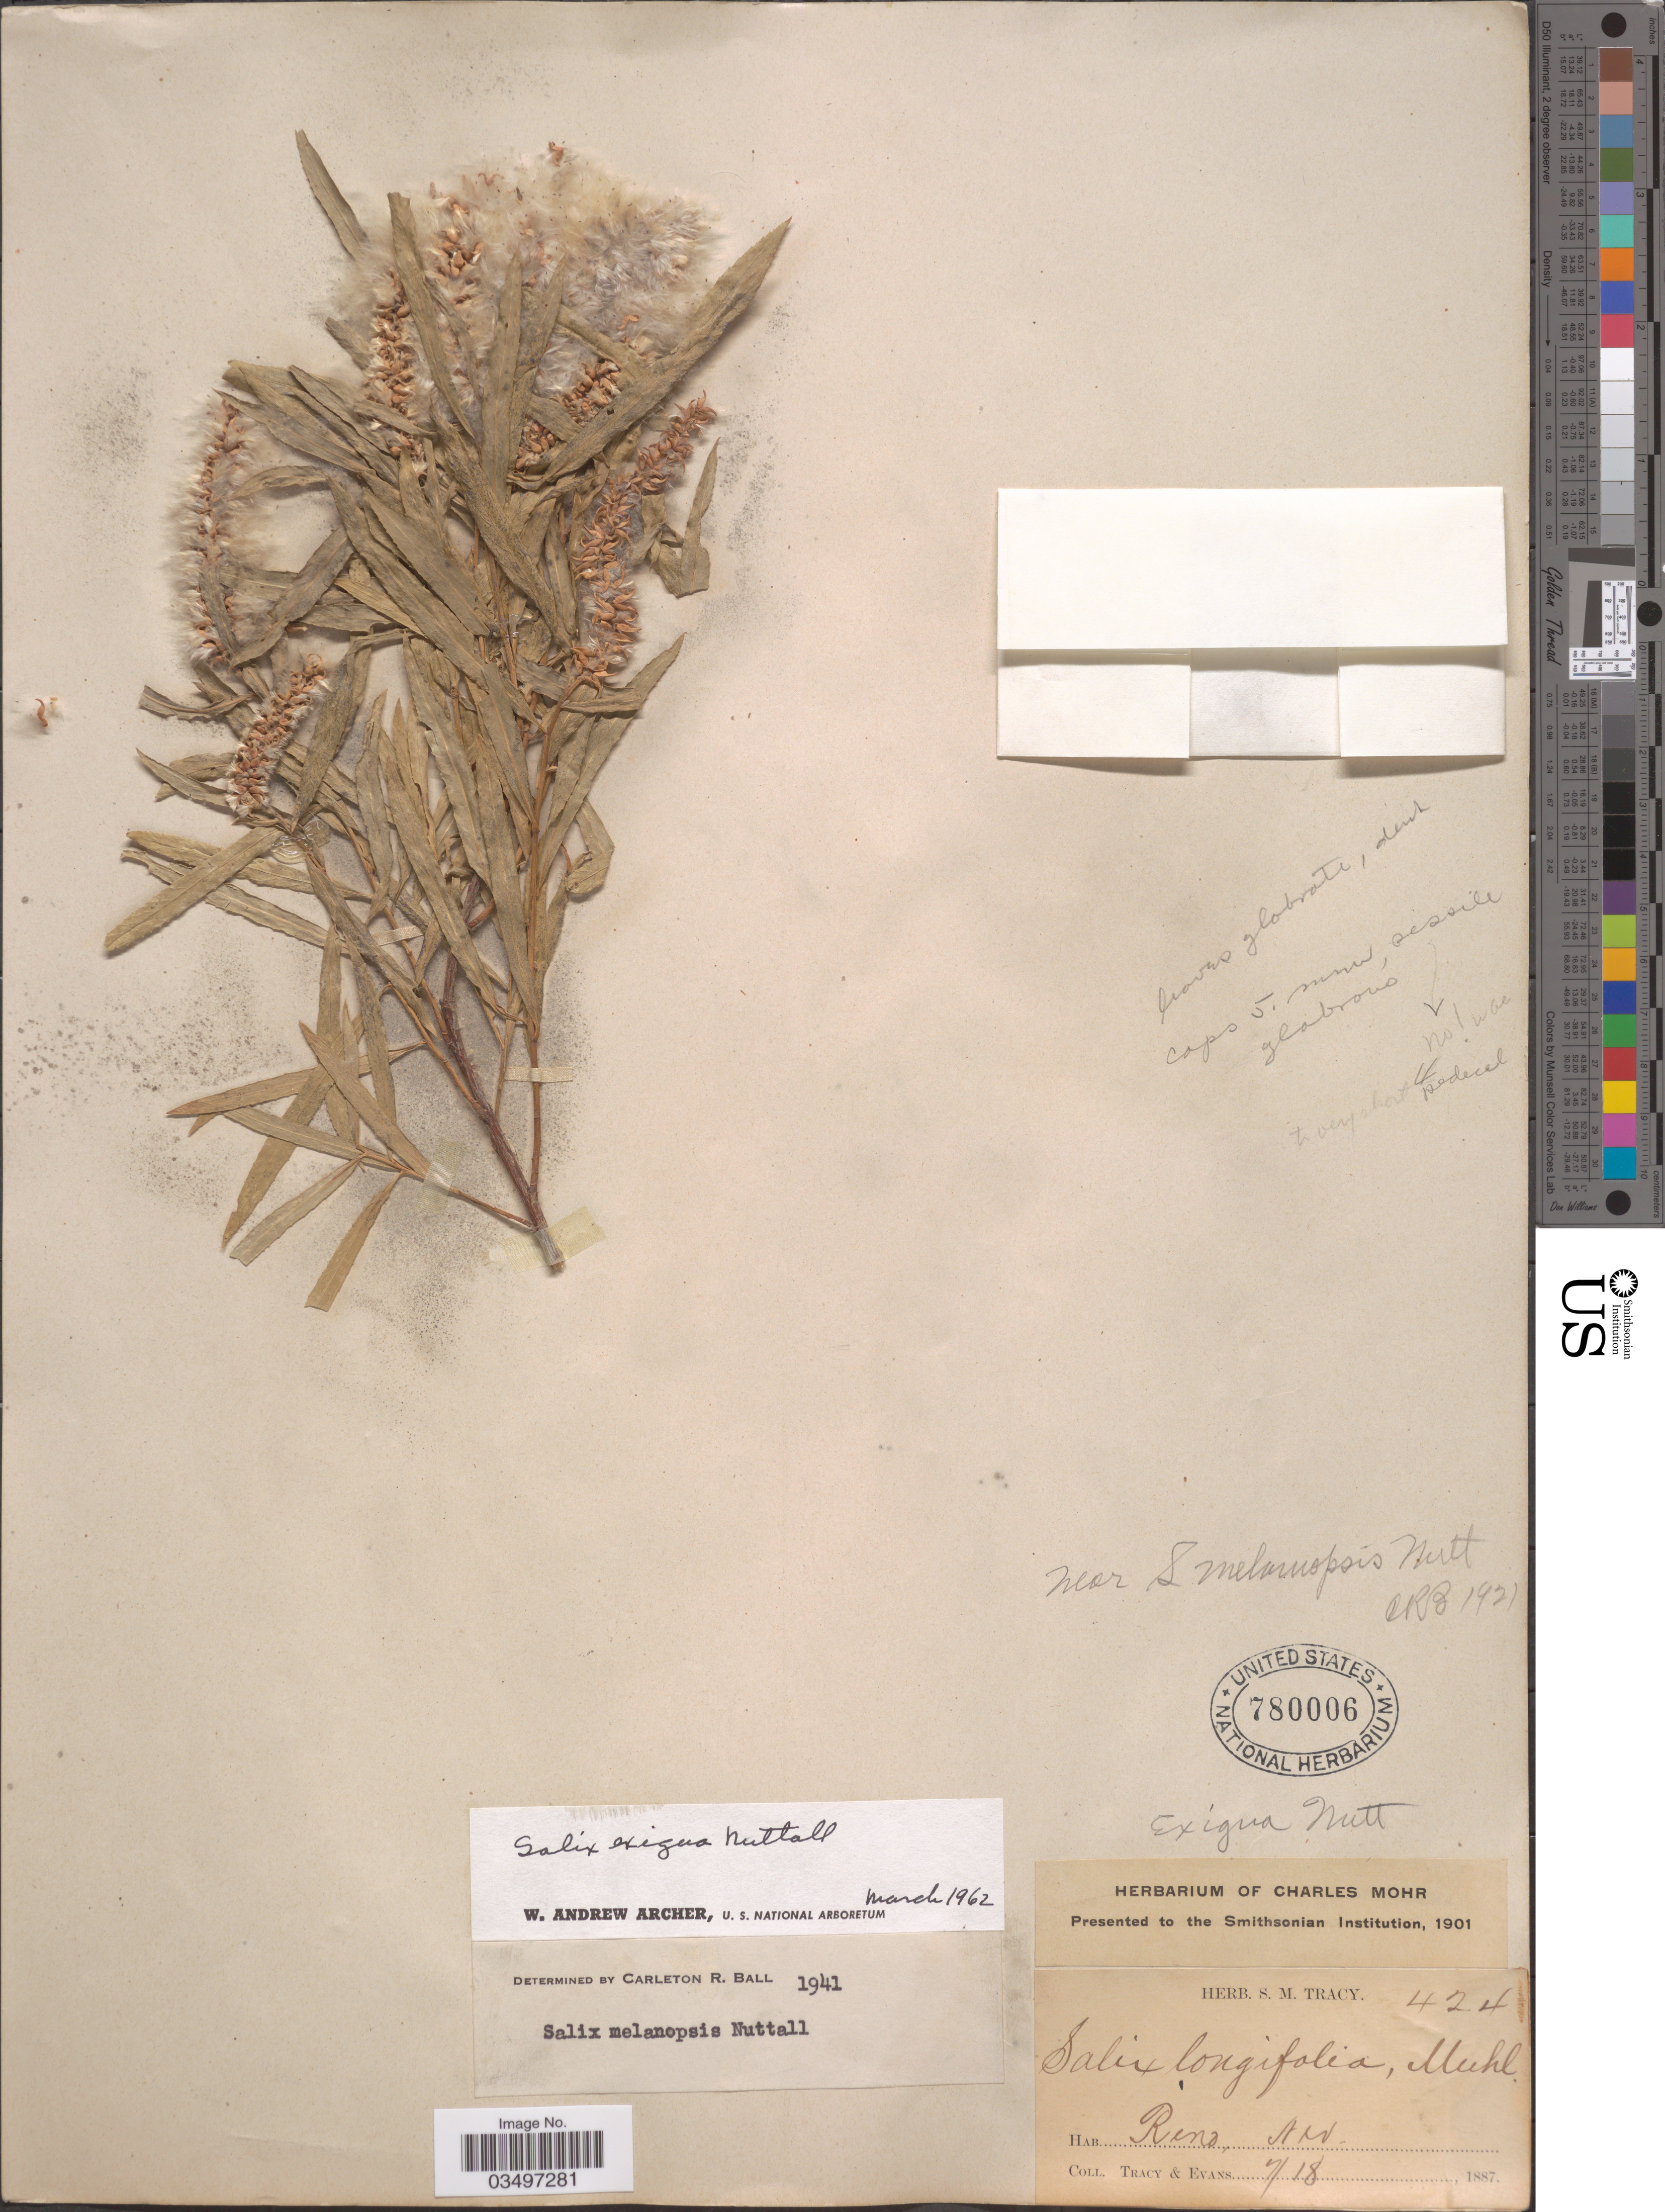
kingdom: Plantae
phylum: Tracheophyta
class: Magnoliopsida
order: Malpighiales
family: Salicaceae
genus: Salix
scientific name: Salix exigua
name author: Nutt.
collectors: S. M. Tracy & Evans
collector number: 424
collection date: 1887-07-18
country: United States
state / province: Nevada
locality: Reno.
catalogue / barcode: US 780006